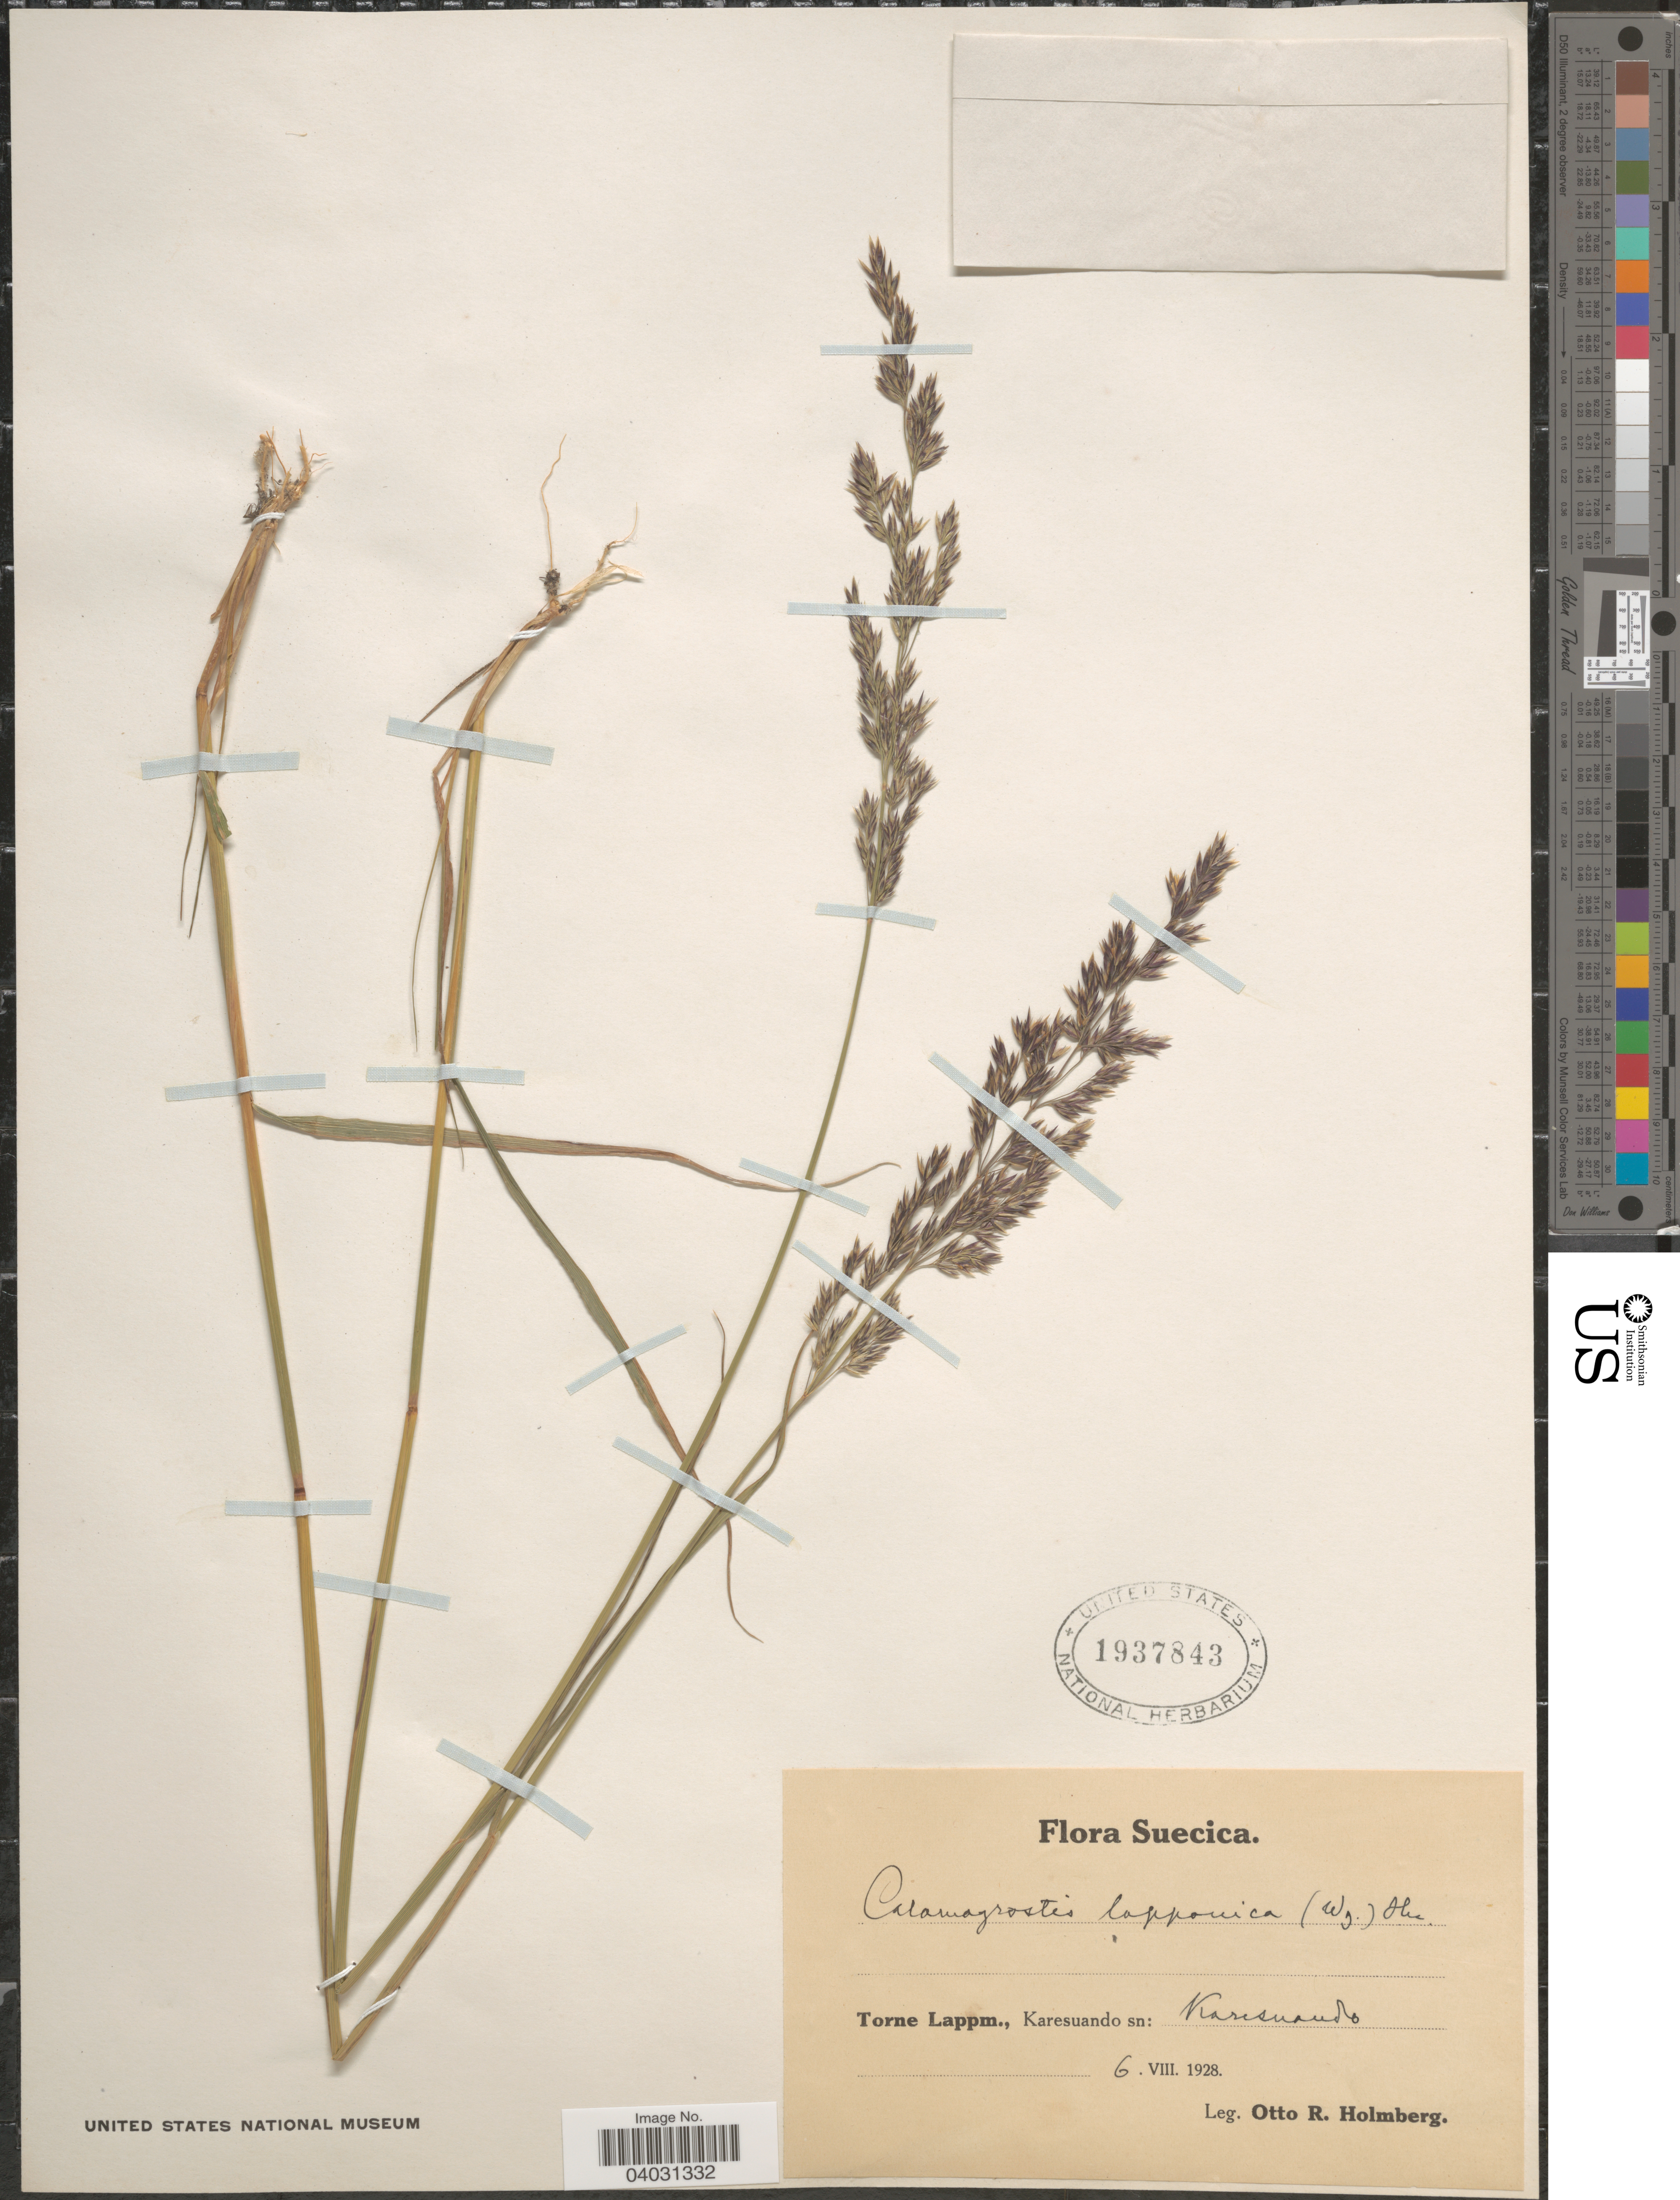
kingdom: Plantae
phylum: Tracheophyta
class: Liliopsida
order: Poales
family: Poaceae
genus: Calamagrostis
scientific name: Calamagrostis lapponica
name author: (Wahlenb.) Hartm.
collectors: O. Holmberg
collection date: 1928-08-06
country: Sweden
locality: Suecica. Torne Lappm., Karesuando sn: Karesuando.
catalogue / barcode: US 1937843